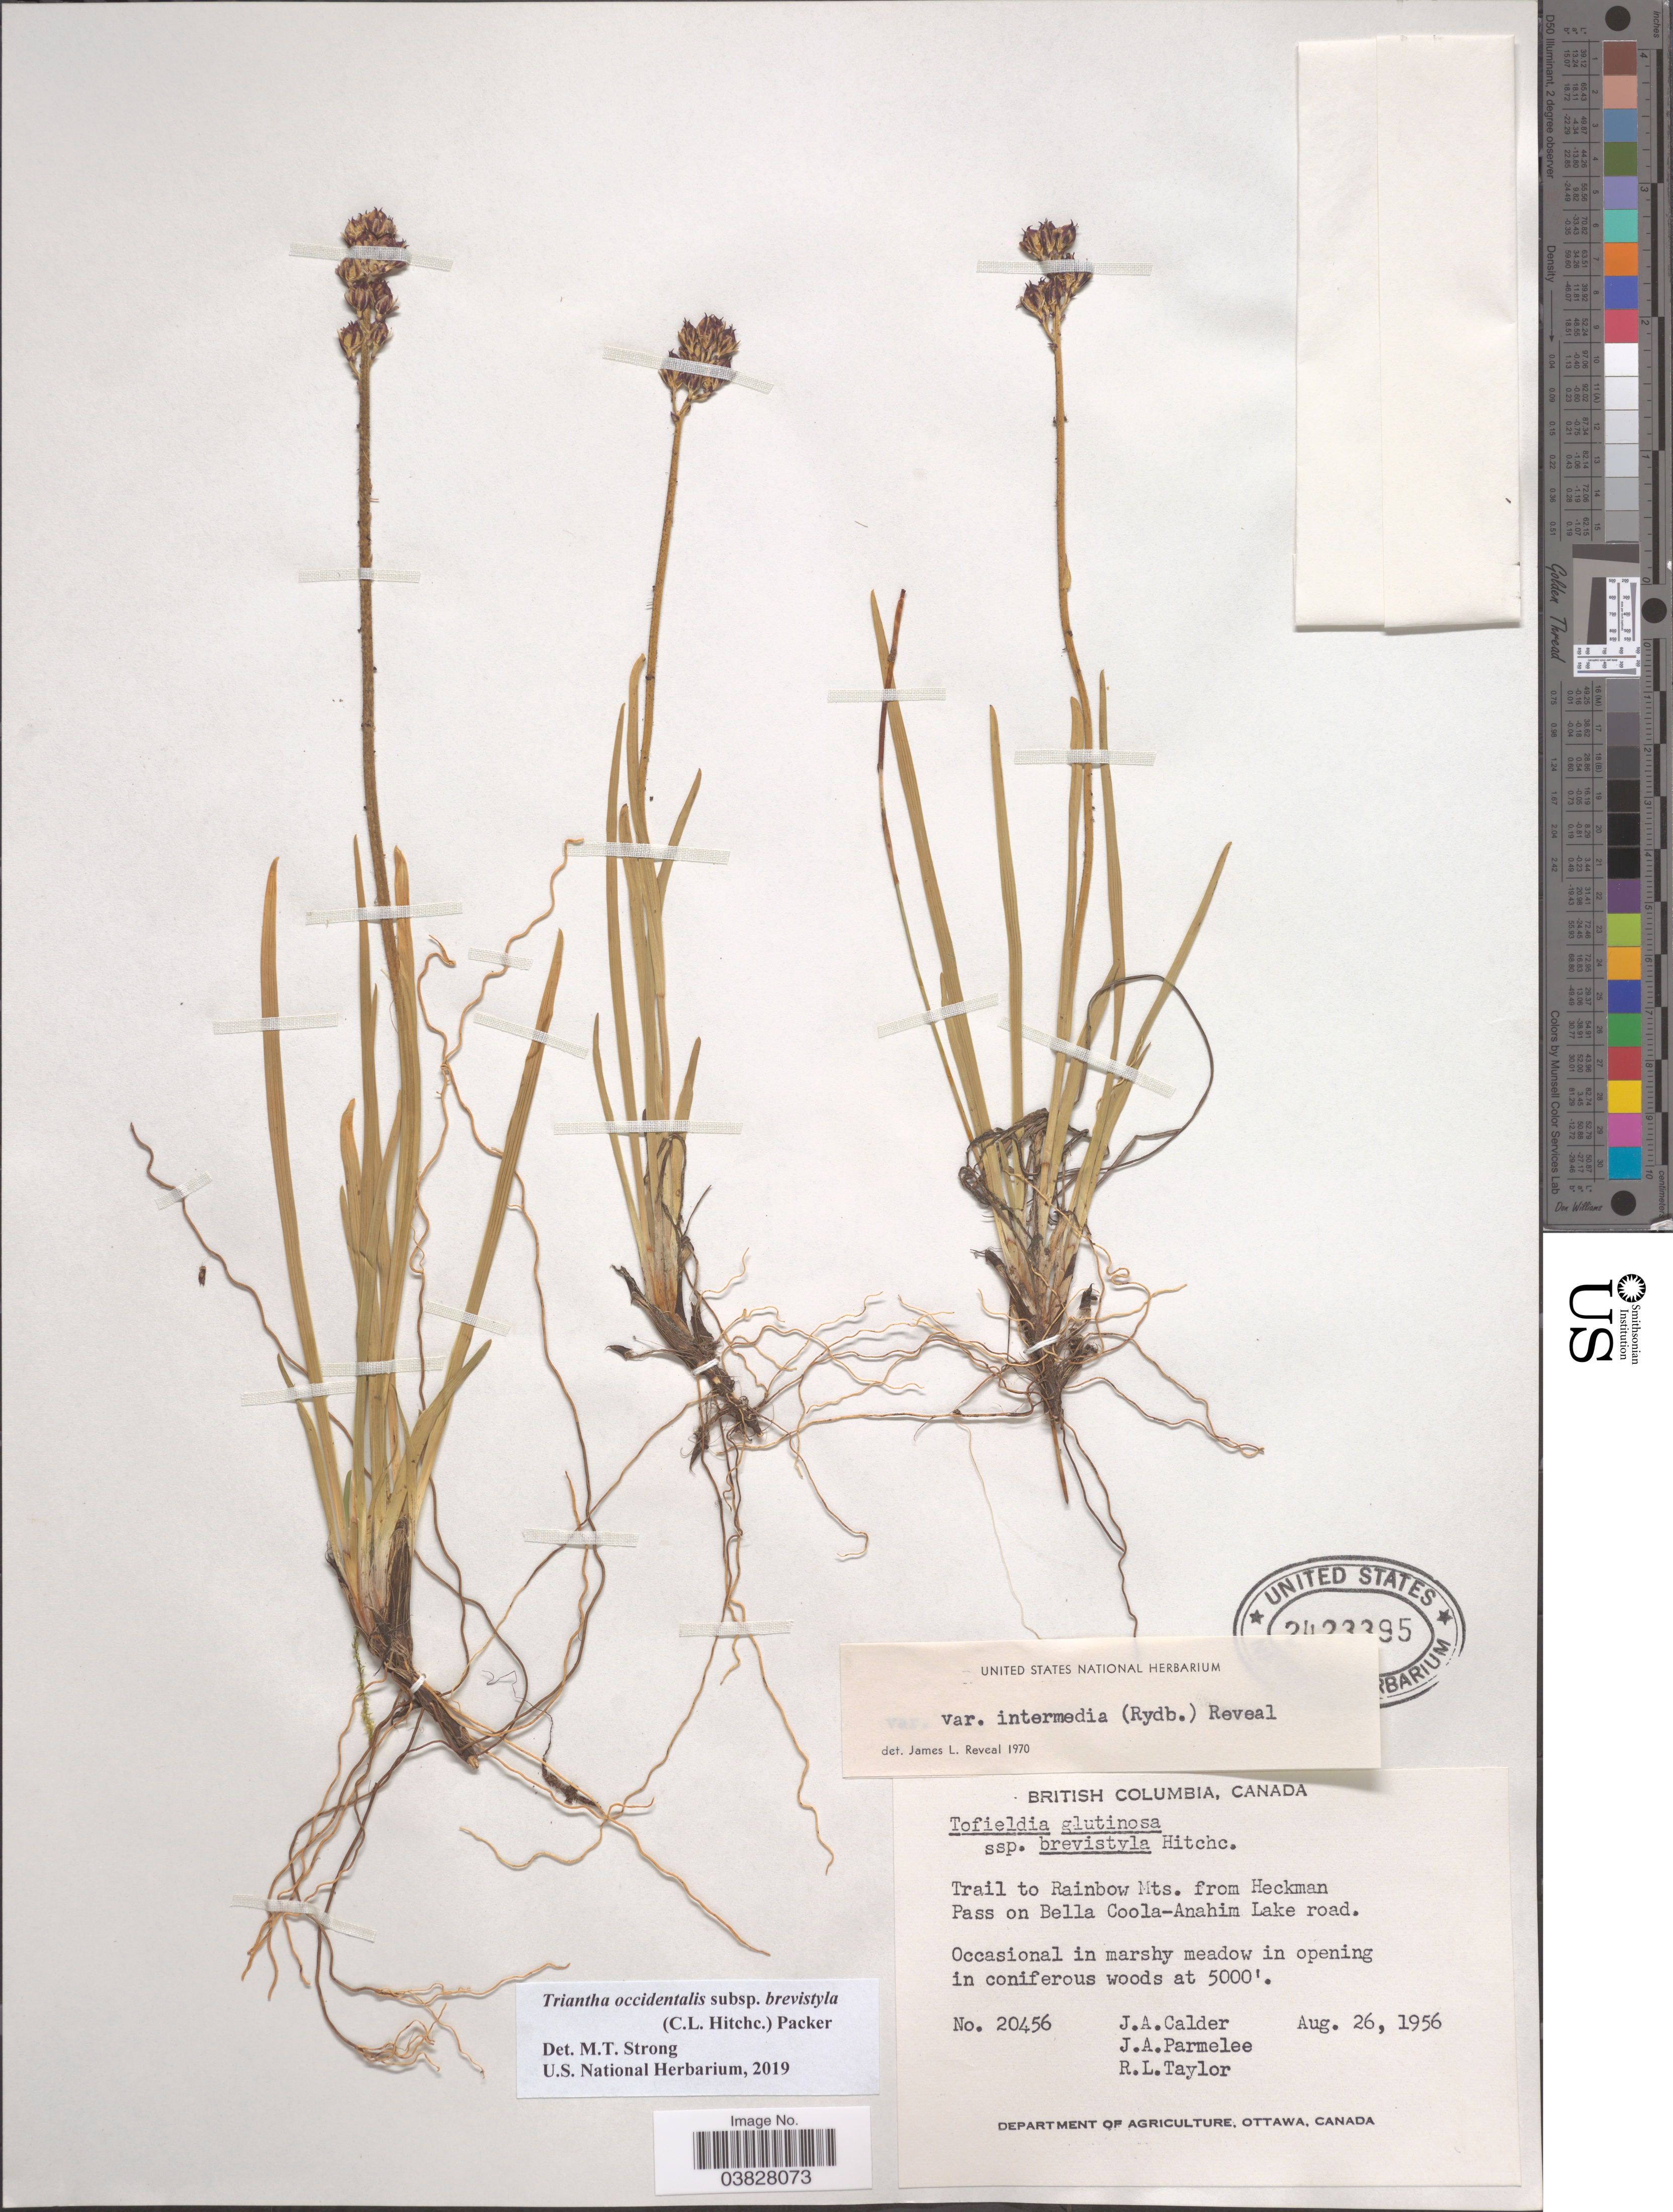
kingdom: Plantae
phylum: Tracheophyta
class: Liliopsida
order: Alismatales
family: Tofieldiaceae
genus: Triantha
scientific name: Triantha occidentalis subsp. brevistyla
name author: (C.L. Hitchc.) Packer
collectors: J. A. Calder, J. A. Parmelee & R. Taylor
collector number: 20456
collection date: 1956-08-26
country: Canada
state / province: British Columbia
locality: Trail to Rainbow Mts. from Heckman Pass on Bella Coola-Anahim Lake road. In marshy meadow.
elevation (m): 1524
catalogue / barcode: US 2423395